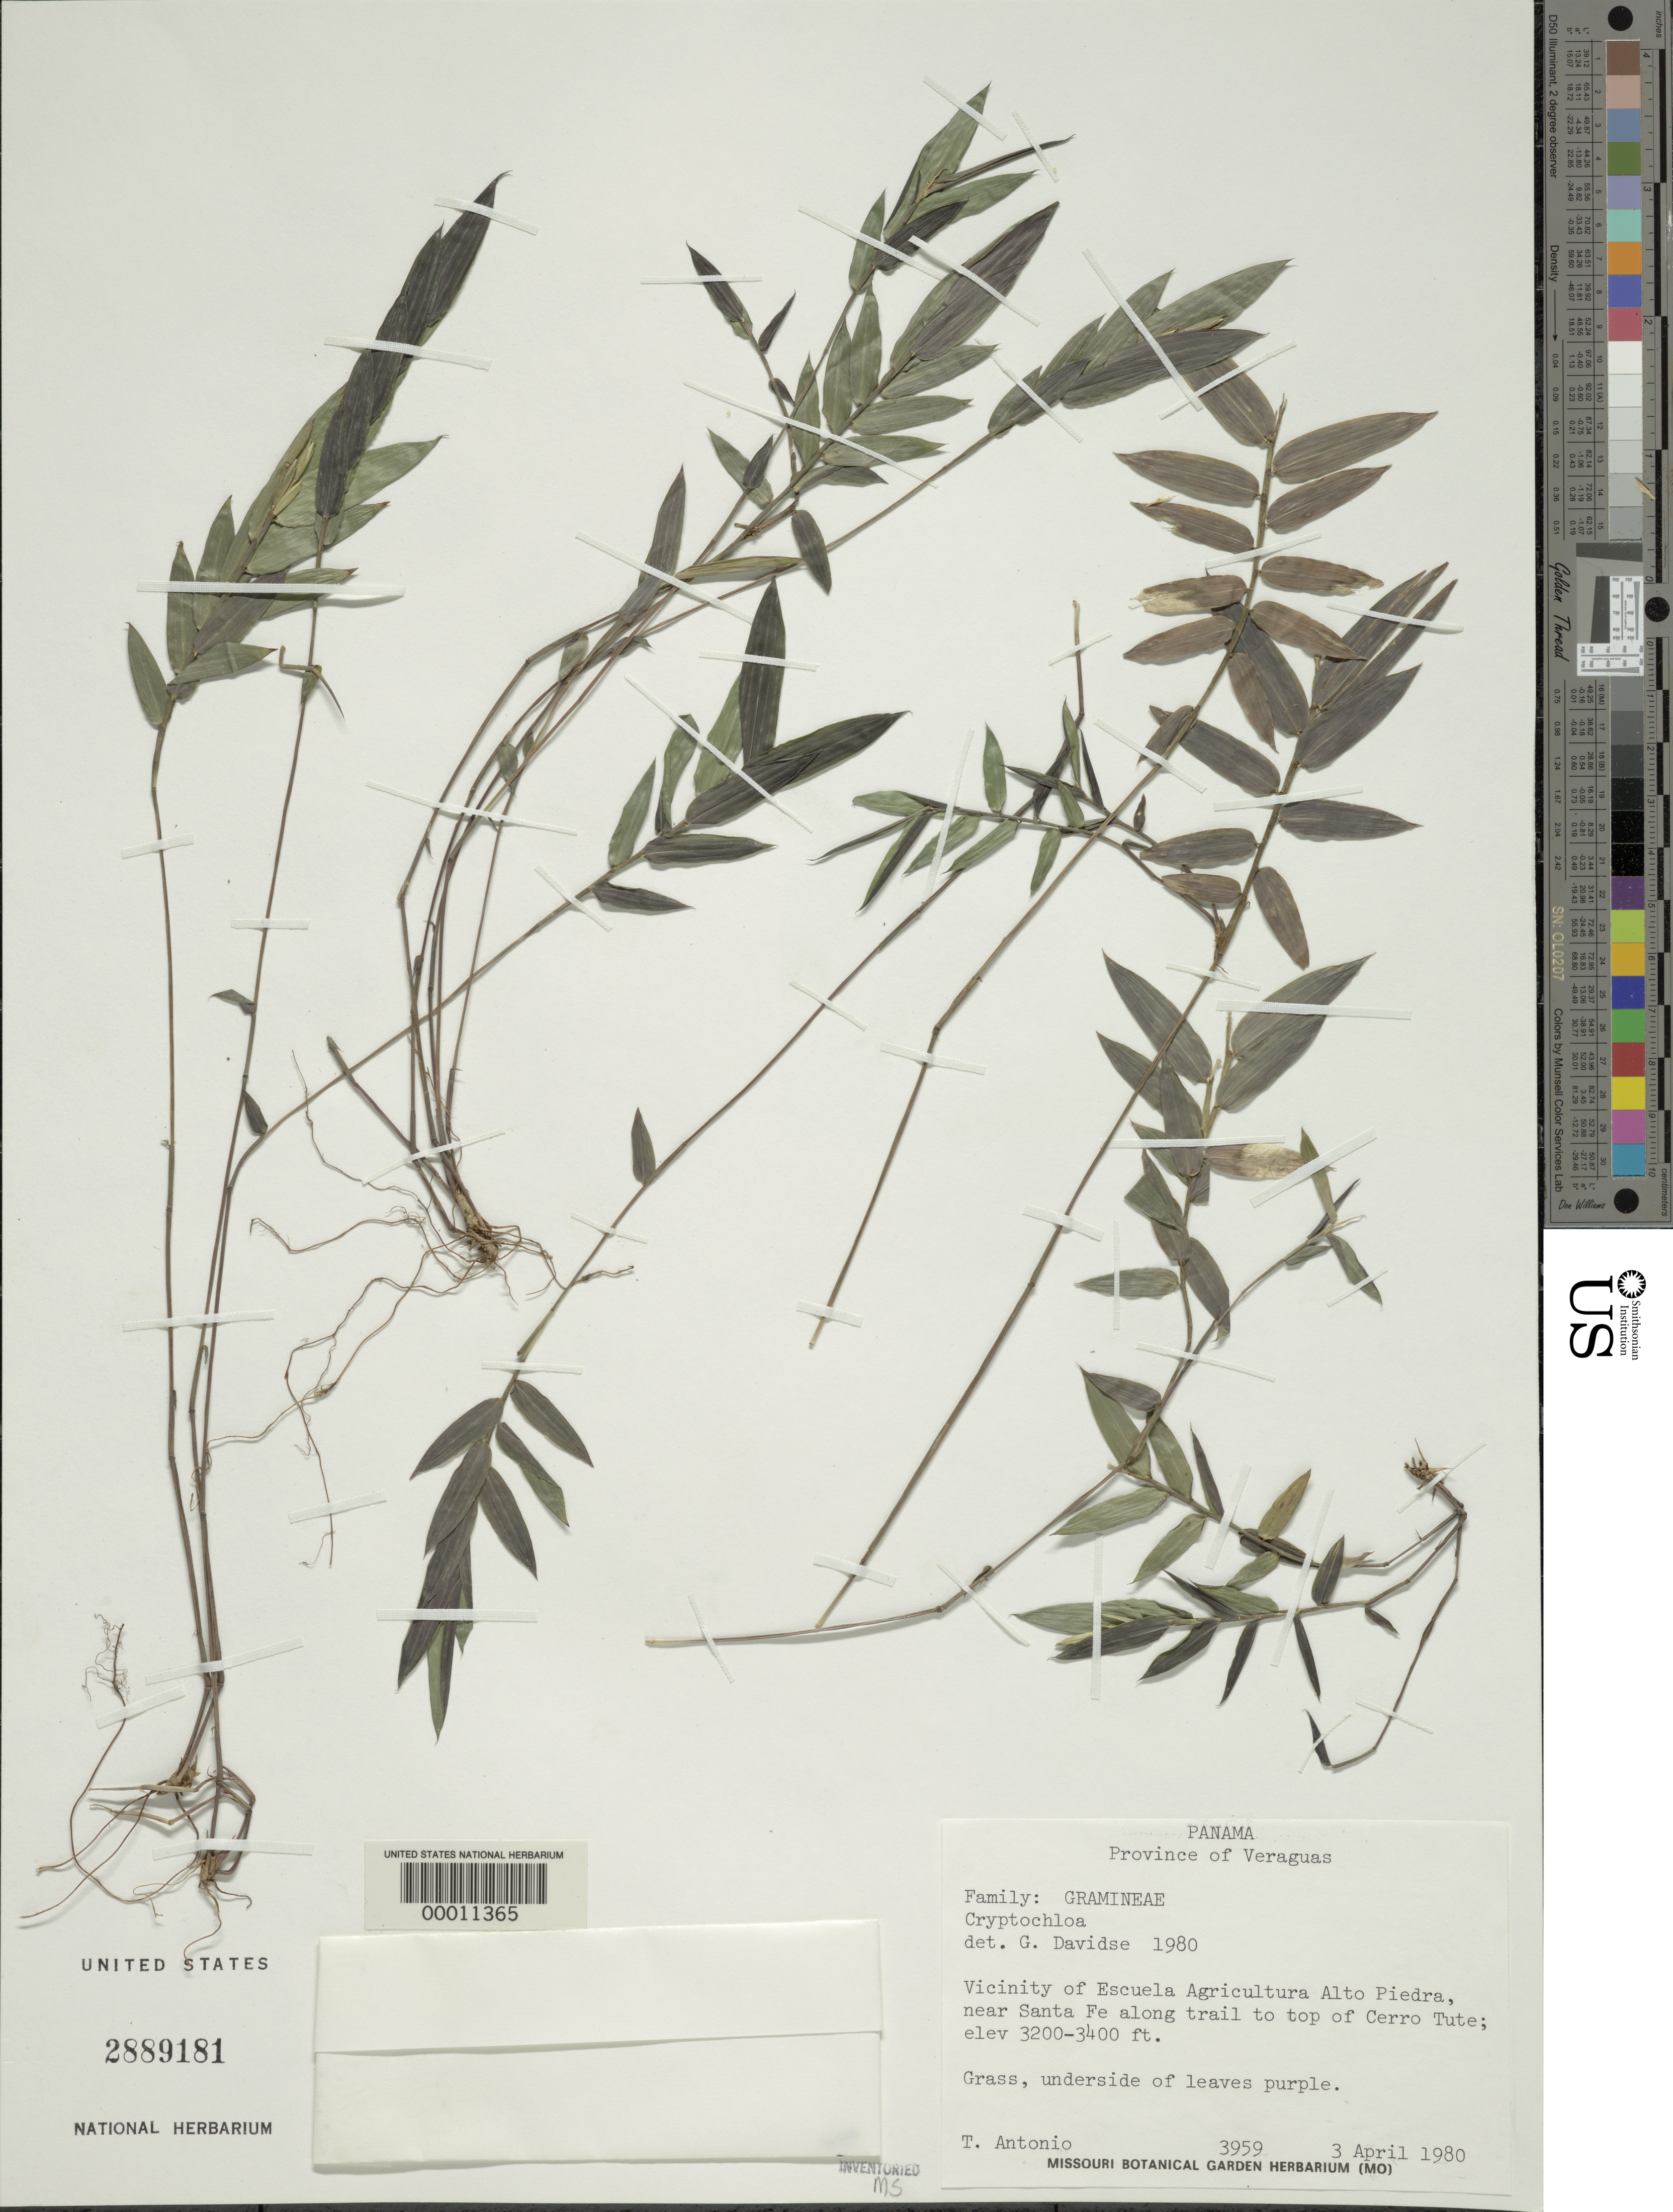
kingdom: Plantae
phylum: Tracheophyta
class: Liliopsida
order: Poales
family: Poaceae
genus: Cryptochloa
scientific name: Cryptochloa variana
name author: Swallen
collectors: T. Antonio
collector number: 3959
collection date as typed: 03 Apr 1980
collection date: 1980-04-03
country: Panama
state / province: Veraguas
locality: Escuela Agricultura Alto Piedra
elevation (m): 976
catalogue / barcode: US 2889181